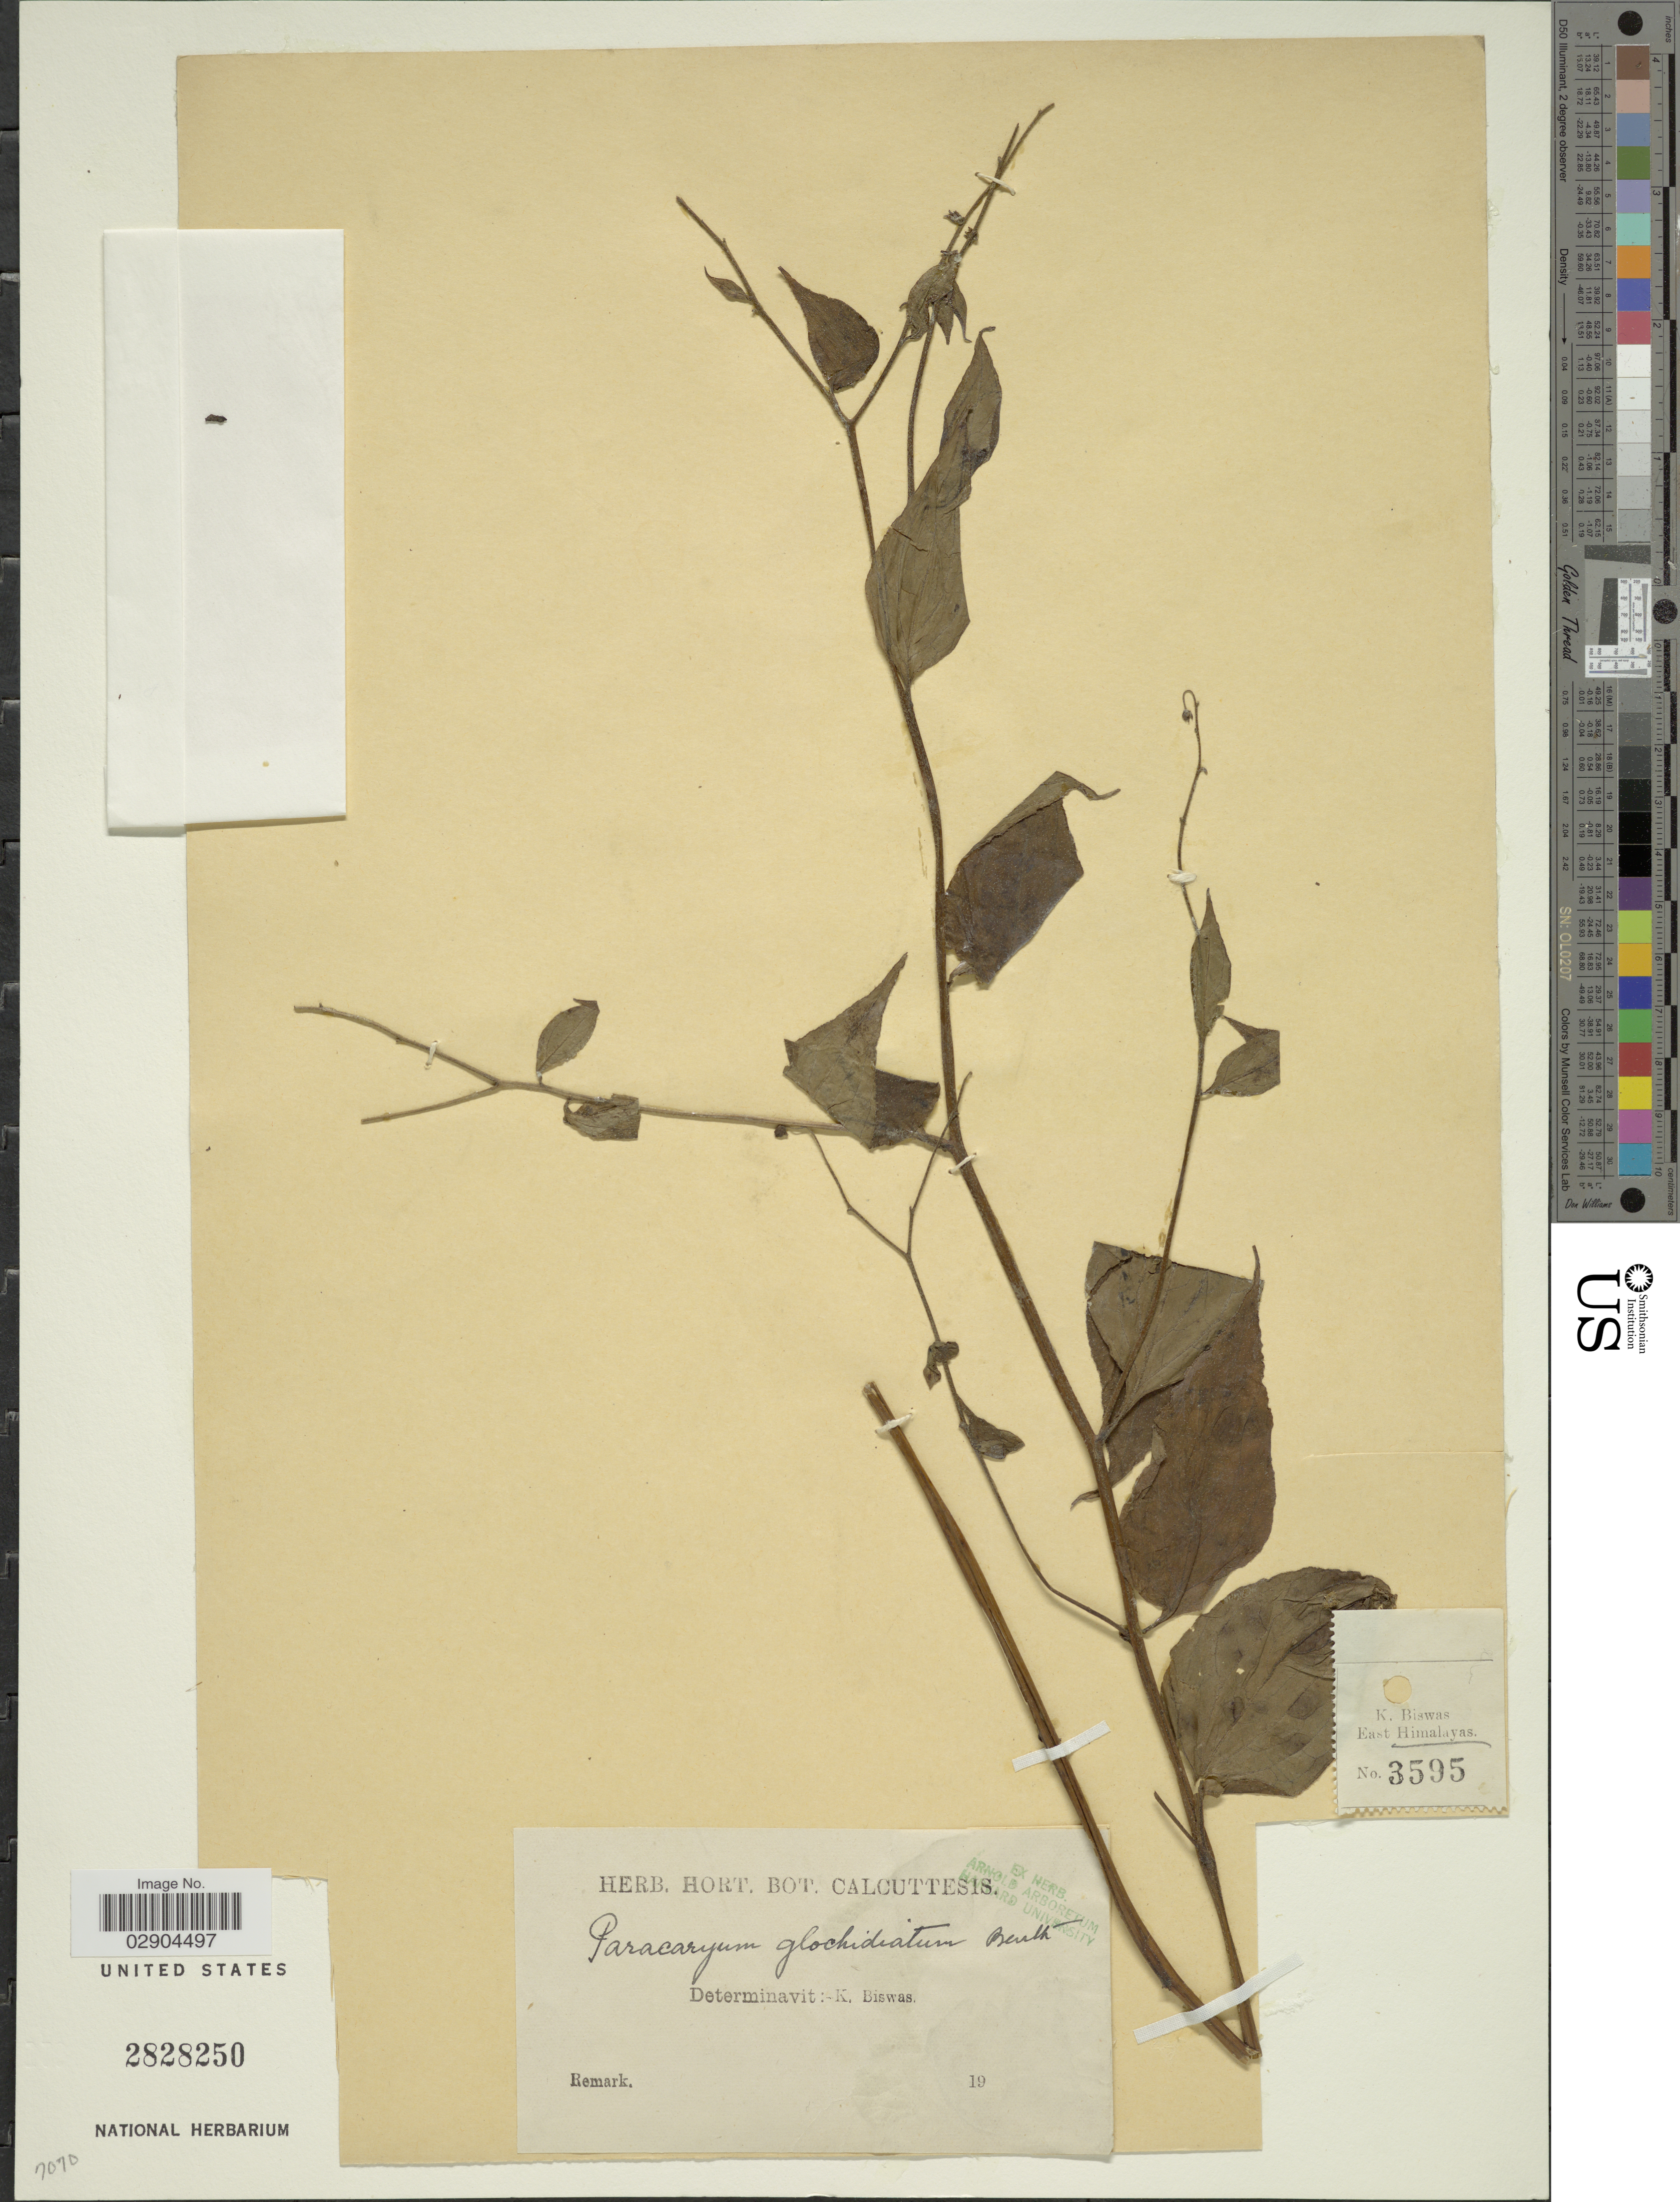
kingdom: Plantae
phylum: Tracheophyta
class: Magnoliopsida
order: Boraginales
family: Boraginaceae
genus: Paracaryum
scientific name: Paracaryum glochidiatum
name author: (A. DC.) Benth. & Hook. f.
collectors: K. Biswas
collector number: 3595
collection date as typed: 19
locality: East Himalayas.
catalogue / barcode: US 2828250